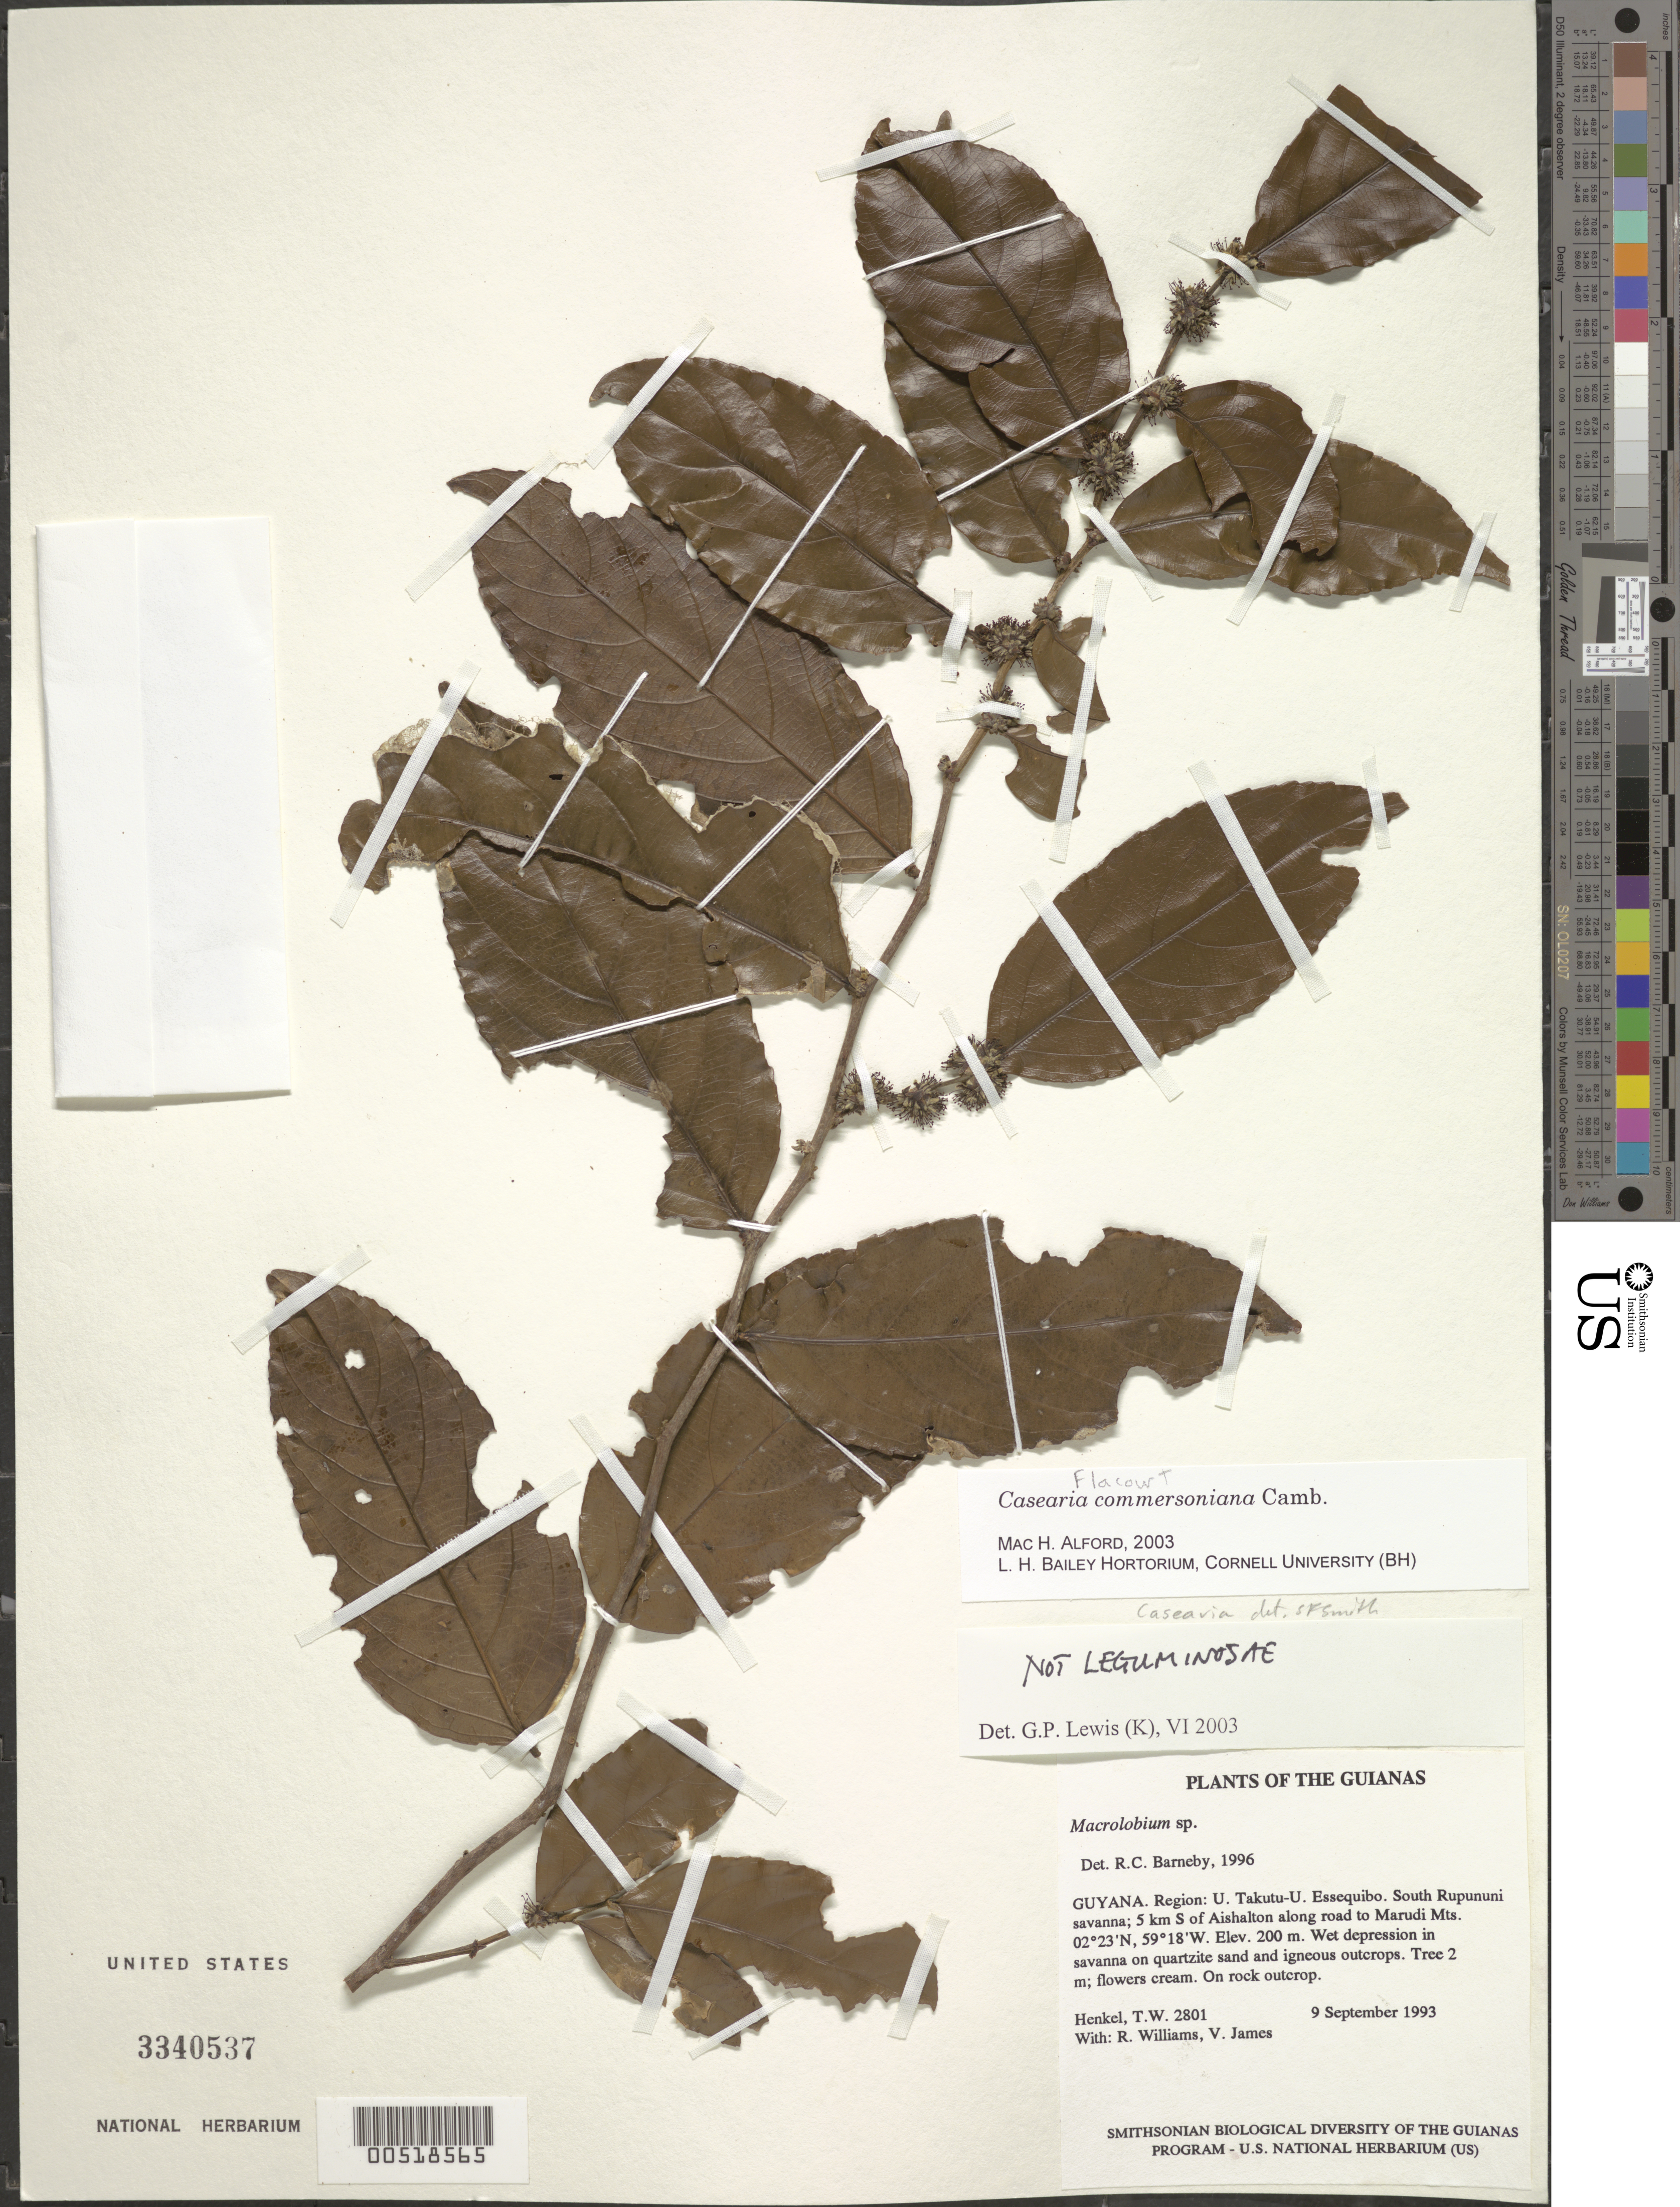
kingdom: Plantae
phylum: Tracheophyta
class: Magnoliopsida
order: Malpighiales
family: Salicaceae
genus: Piparea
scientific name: Piparea dentata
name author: Aubl.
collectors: T. Henkel, R. Williams & V. James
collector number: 2801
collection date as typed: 9 September 1993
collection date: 1993-09-09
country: Guyana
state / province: U. Takutu-U. Essequibo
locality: South Rupununi savanna; 5 km S of Aishalton along road to Marudi Mts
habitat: Wet depression in savanna on quartzite sand and igneous outcrops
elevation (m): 200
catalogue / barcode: US 3340537